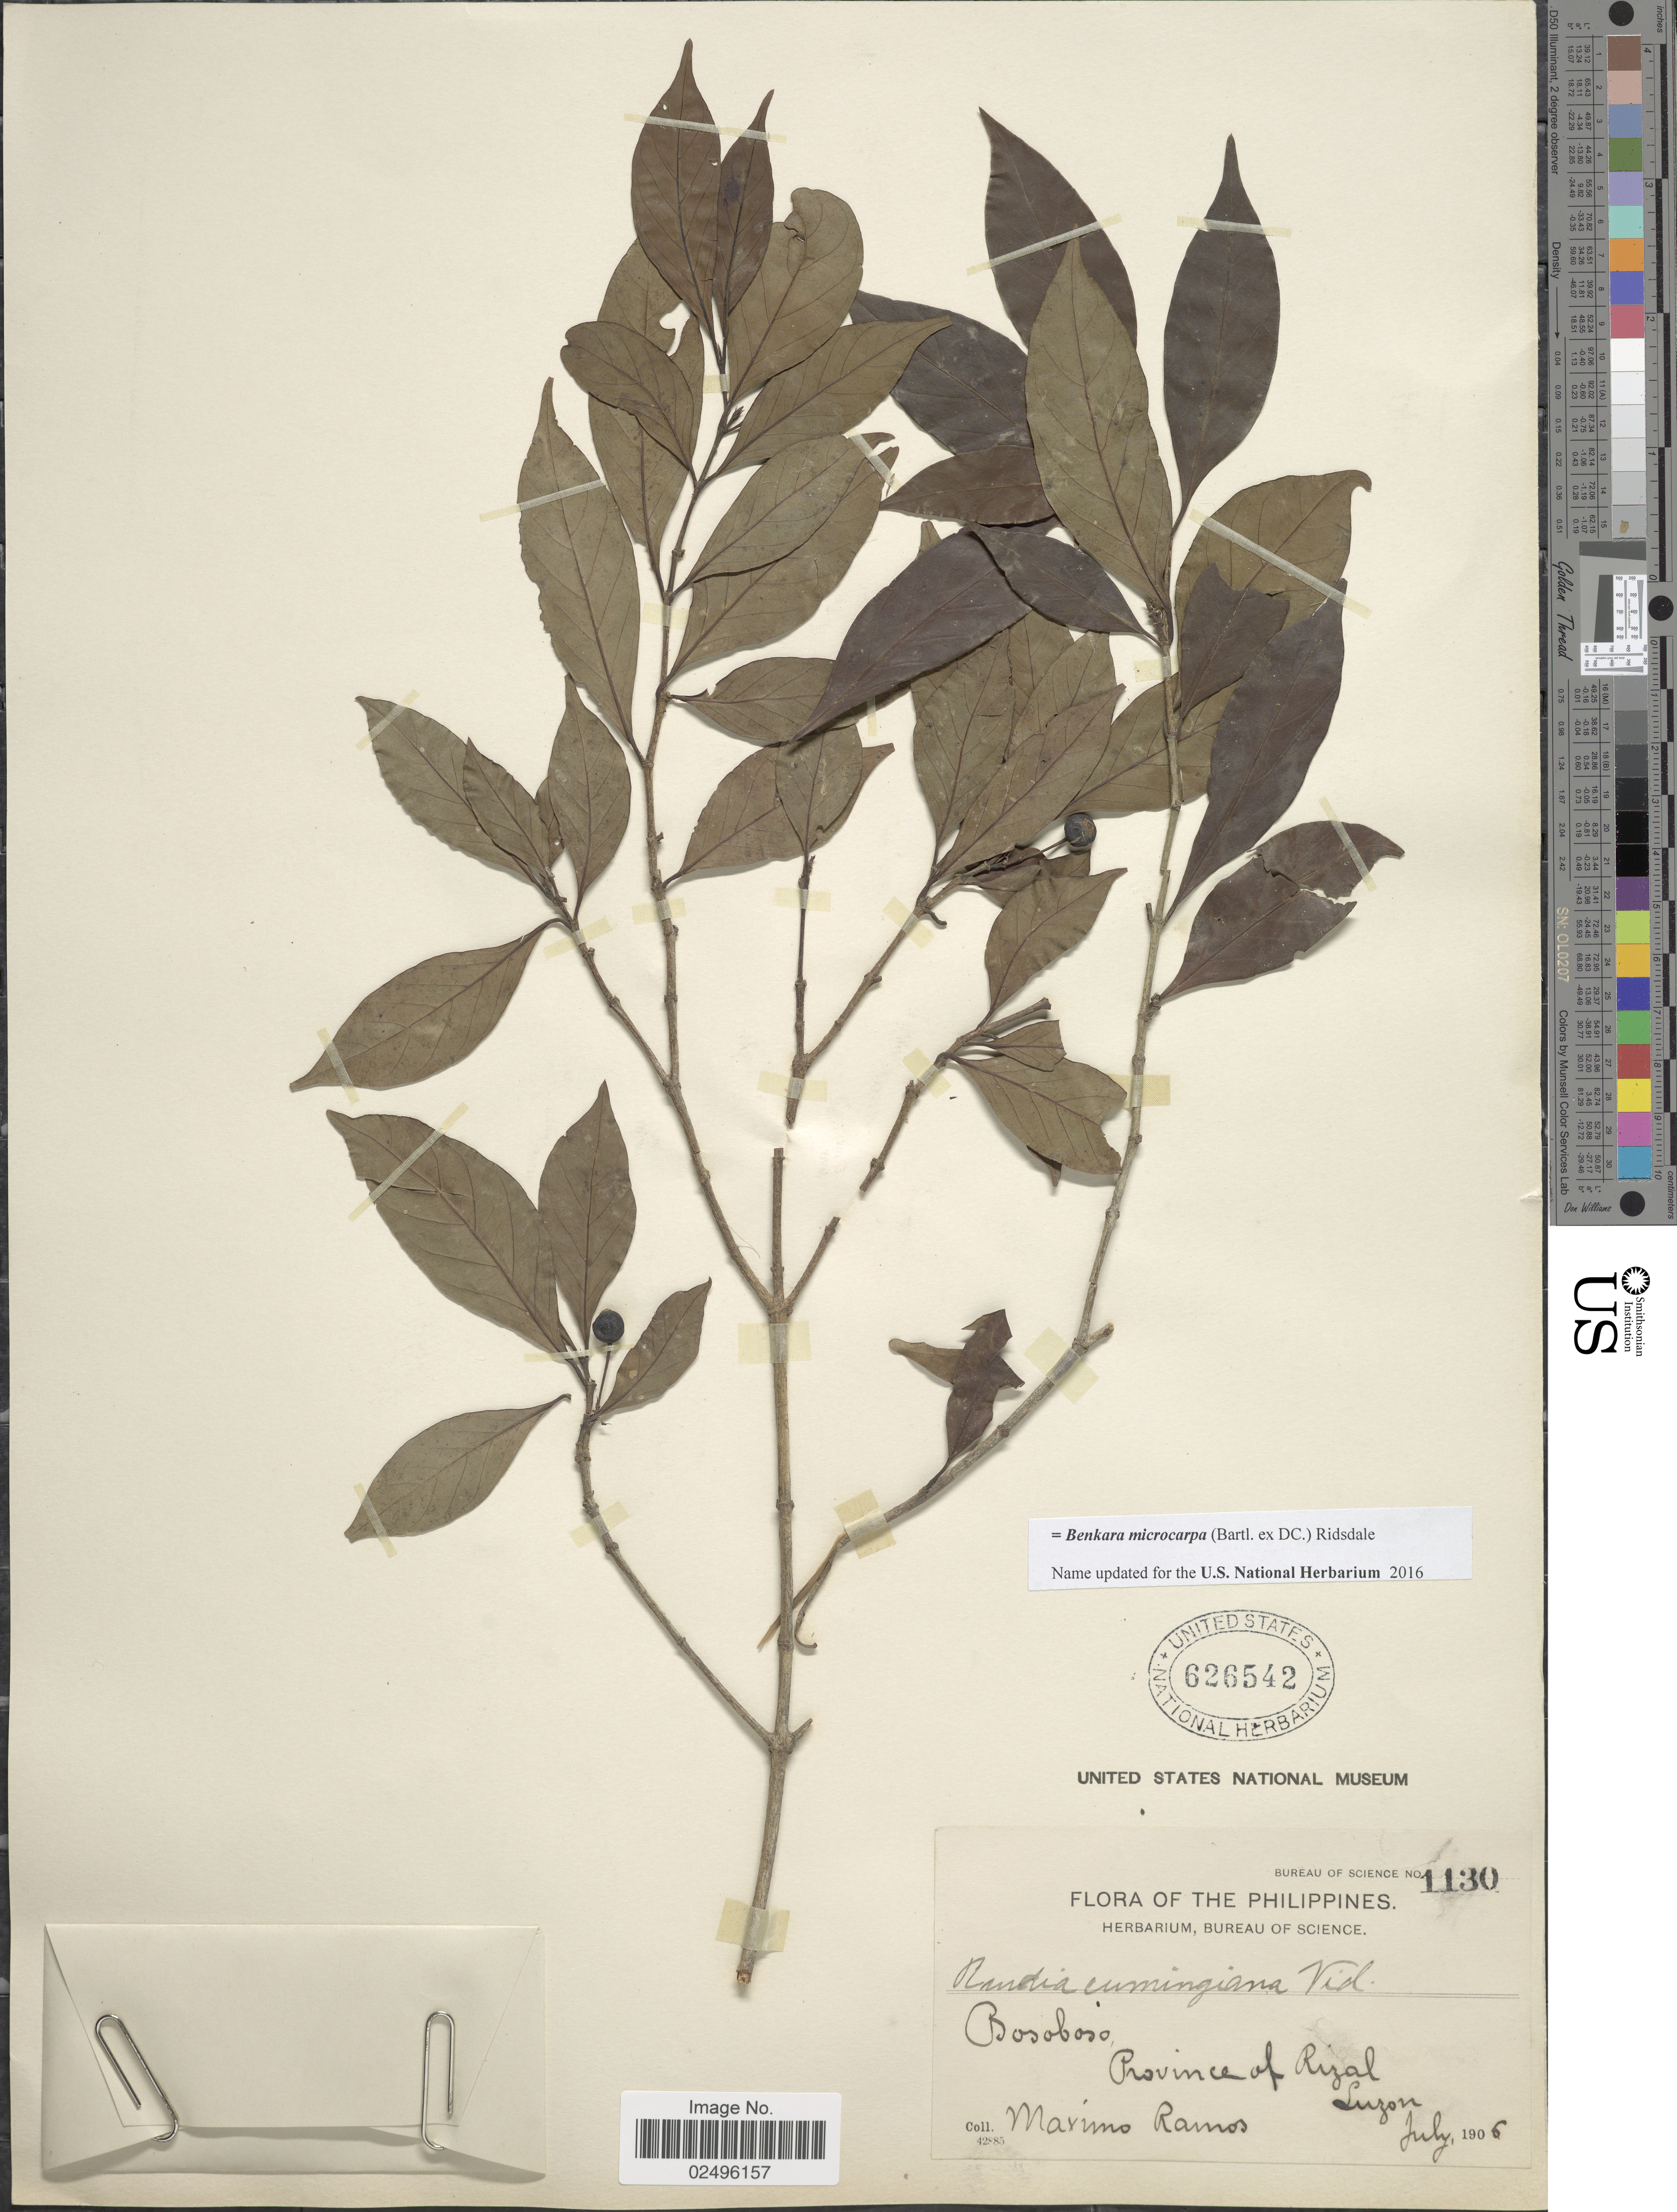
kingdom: Plantae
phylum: Tracheophyta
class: Magnoliopsida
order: Gentianales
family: Rubiaceae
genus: Fagerlindia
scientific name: Fagerlindia microcarpa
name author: (Bartl. ex DC.) Ridsdale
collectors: M. Ramos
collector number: Bureau of Science 1130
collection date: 1906-07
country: Philippines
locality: Bosoboso, Province of Rizal, Luzon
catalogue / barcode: US 626542